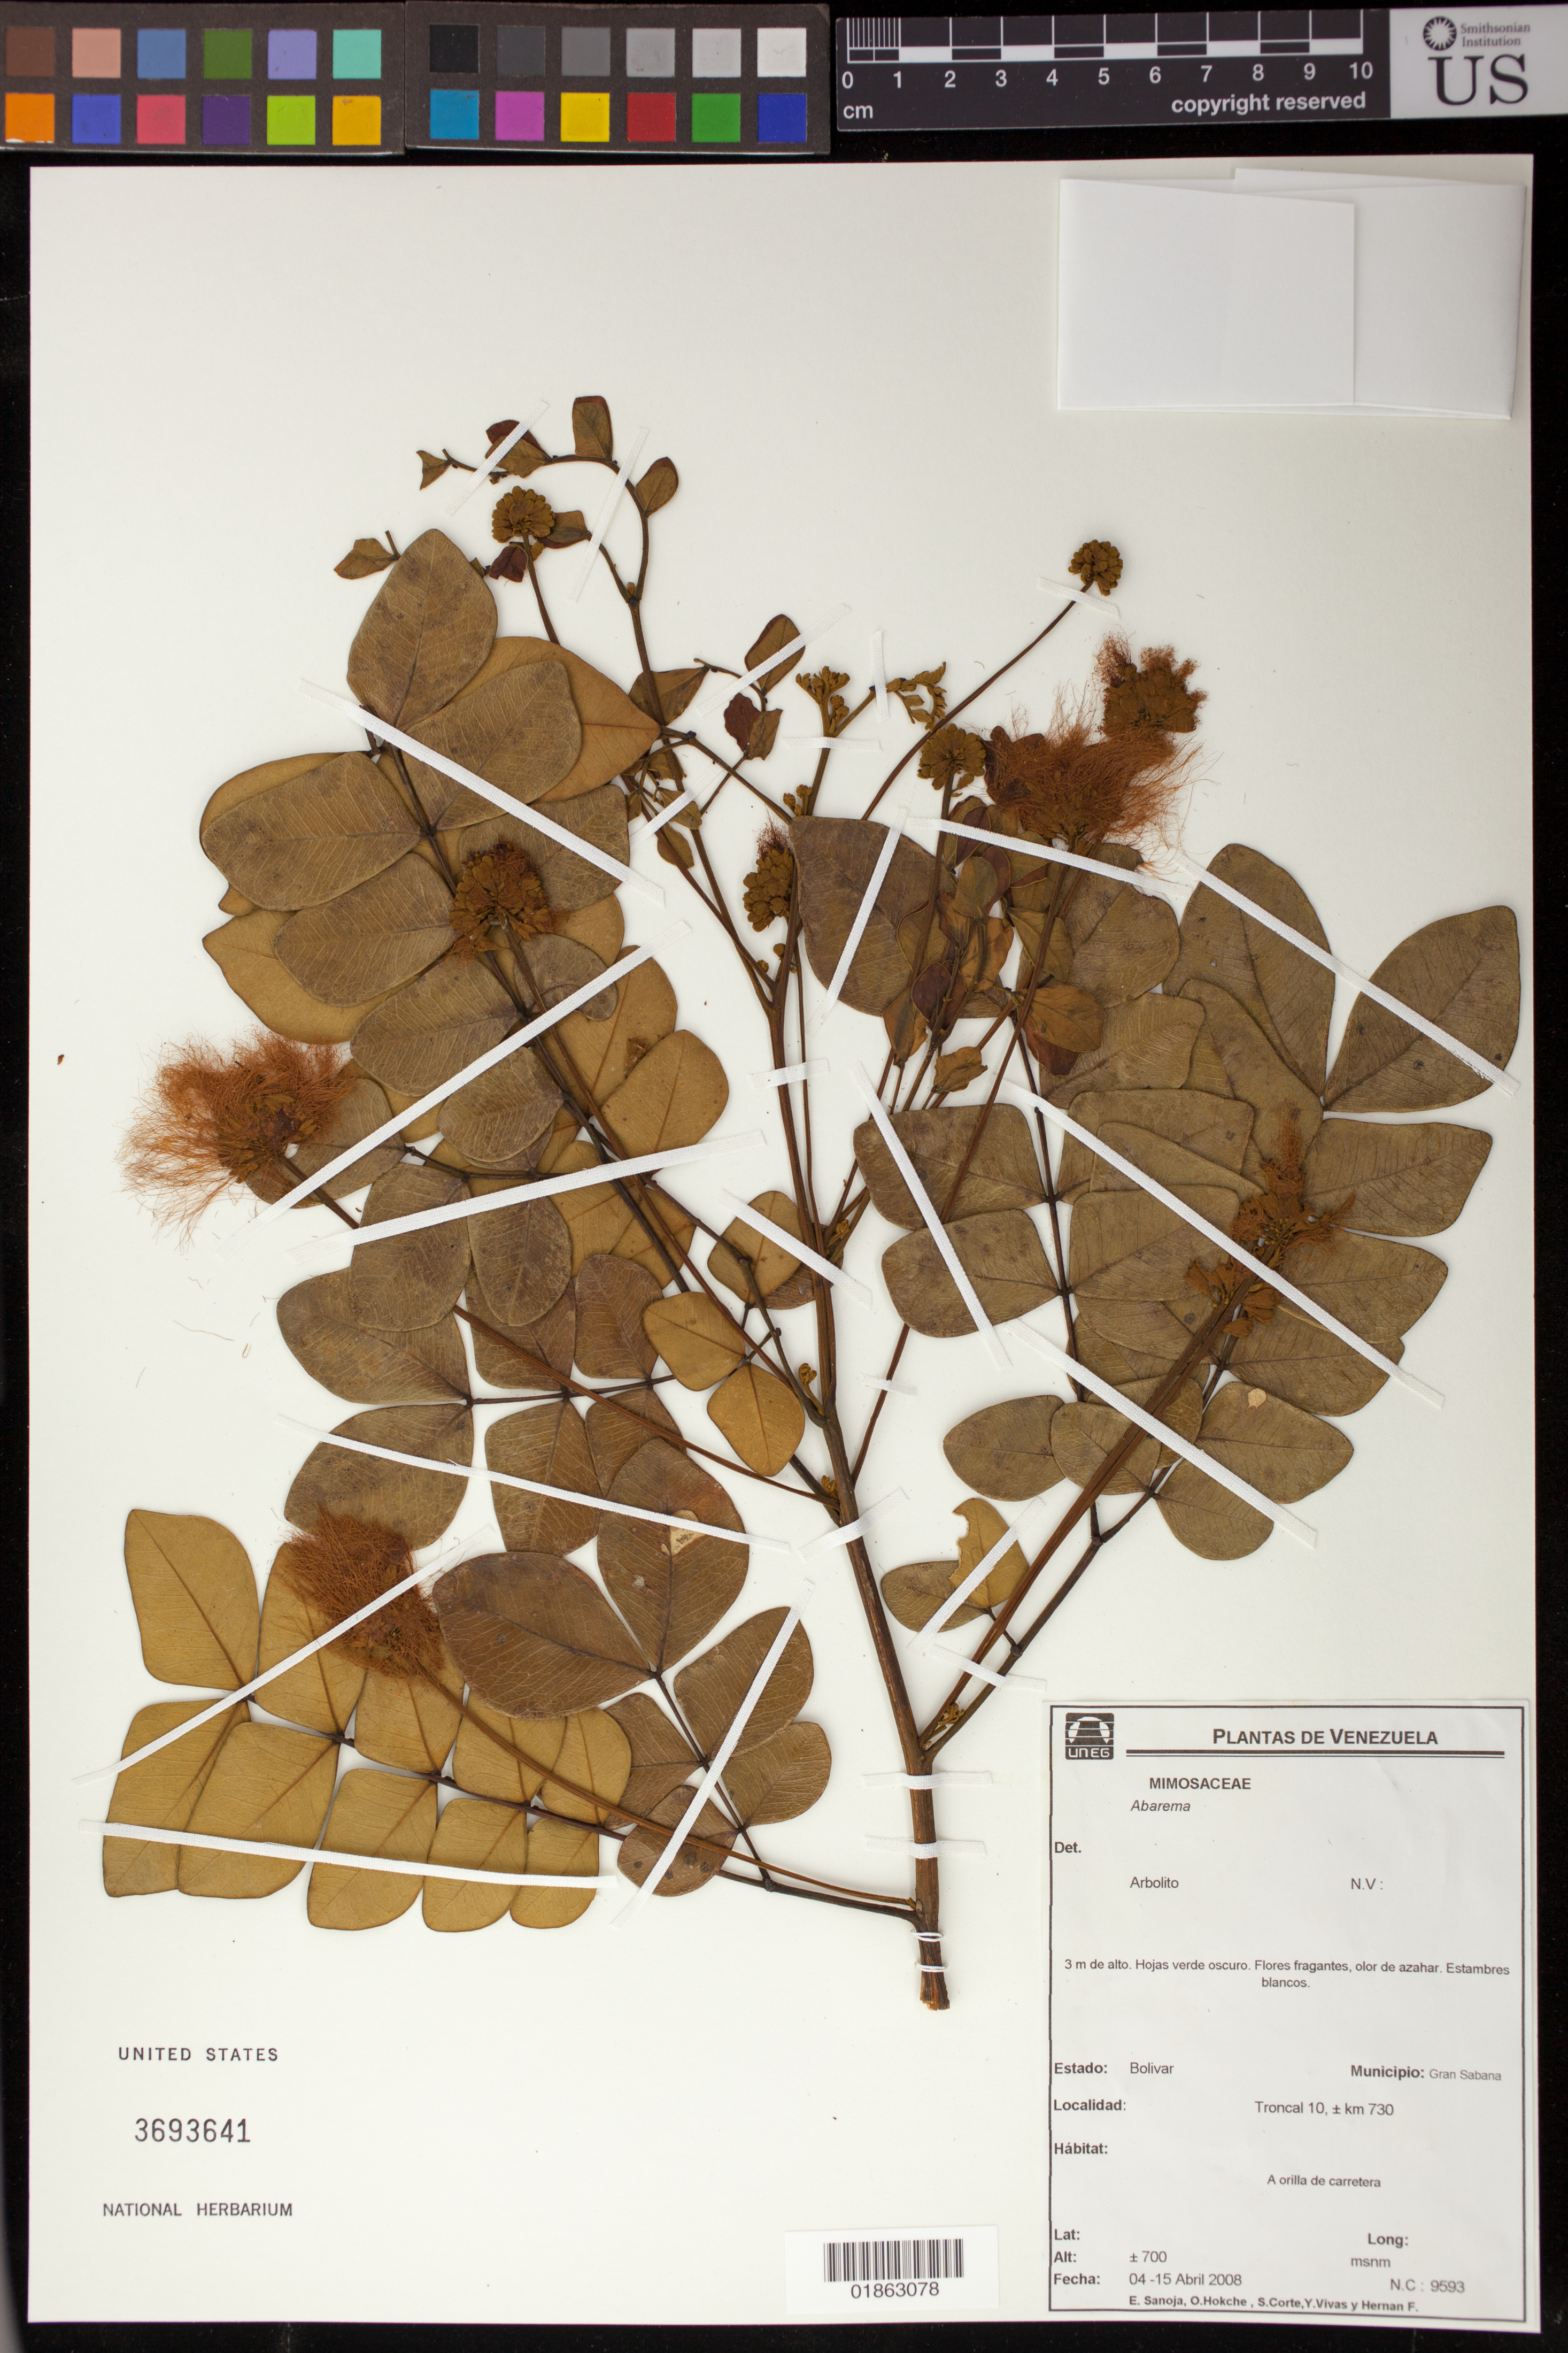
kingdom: Plantae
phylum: Tracheophyta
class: Magnoliopsida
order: Fabales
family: Fabaceae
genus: Abarema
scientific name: Abarema sp.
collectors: E. Sanoja, O. Hokche, S. Corte, Y. Vivas & F. Hernan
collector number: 9593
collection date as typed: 04 - 15 Abril 2008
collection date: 2008-04-04/2008-04-15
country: Venezuela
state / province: Bolivar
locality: Municipio Gran Sabana, Troncal 10, ± km 730.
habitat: A orilla de carretera.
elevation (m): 700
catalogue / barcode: US 3693641